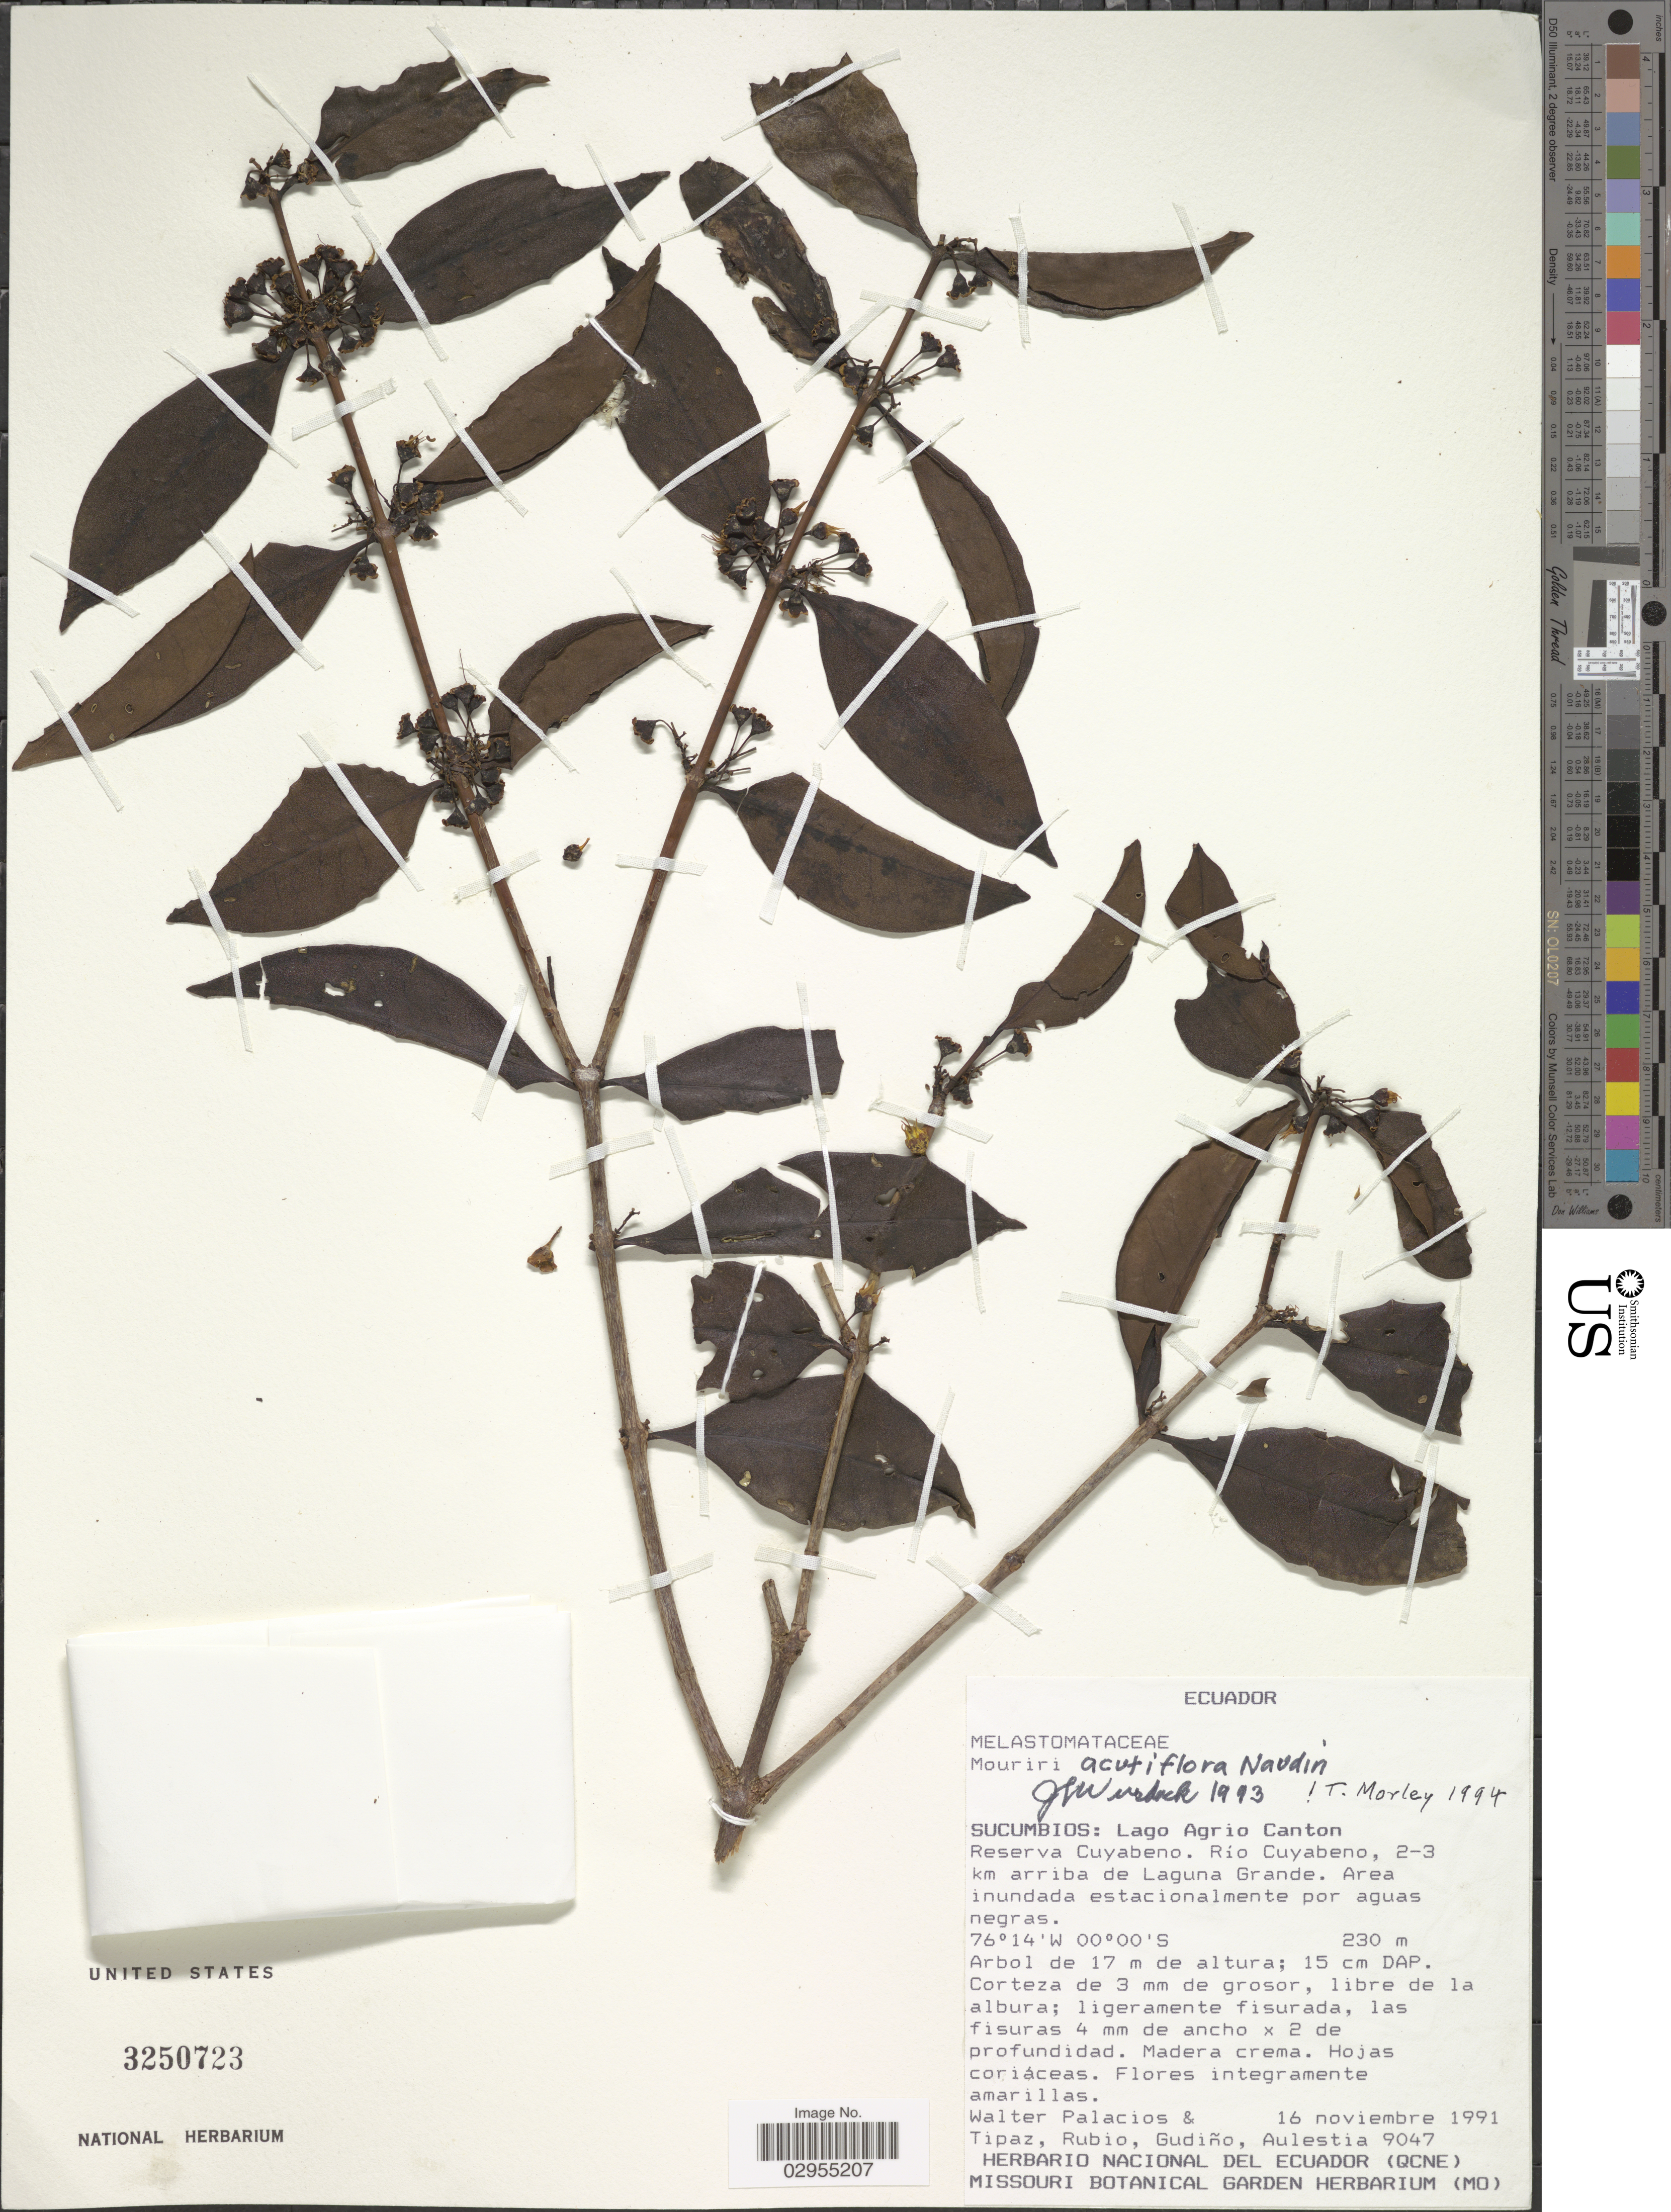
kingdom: Plantae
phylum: Tracheophyta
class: Magnoliopsida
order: Myrtales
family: Melastomataceae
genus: Mouriri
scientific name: Mouriri acutiflora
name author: Naudin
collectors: W. Palacios, -. Tipaz, -. Rubio, -. Gudiño & -. Aulestia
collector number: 9047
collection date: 1991-11-16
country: Ecuador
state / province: Sucumbíos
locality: Lago Agrio Canton. Reserva Cuyabeno. Rio Cuyabeno, 2-3 km arriba de Laguna Grande. Area inundada estacionalmente por aguas negras.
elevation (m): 230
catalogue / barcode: US 3250723